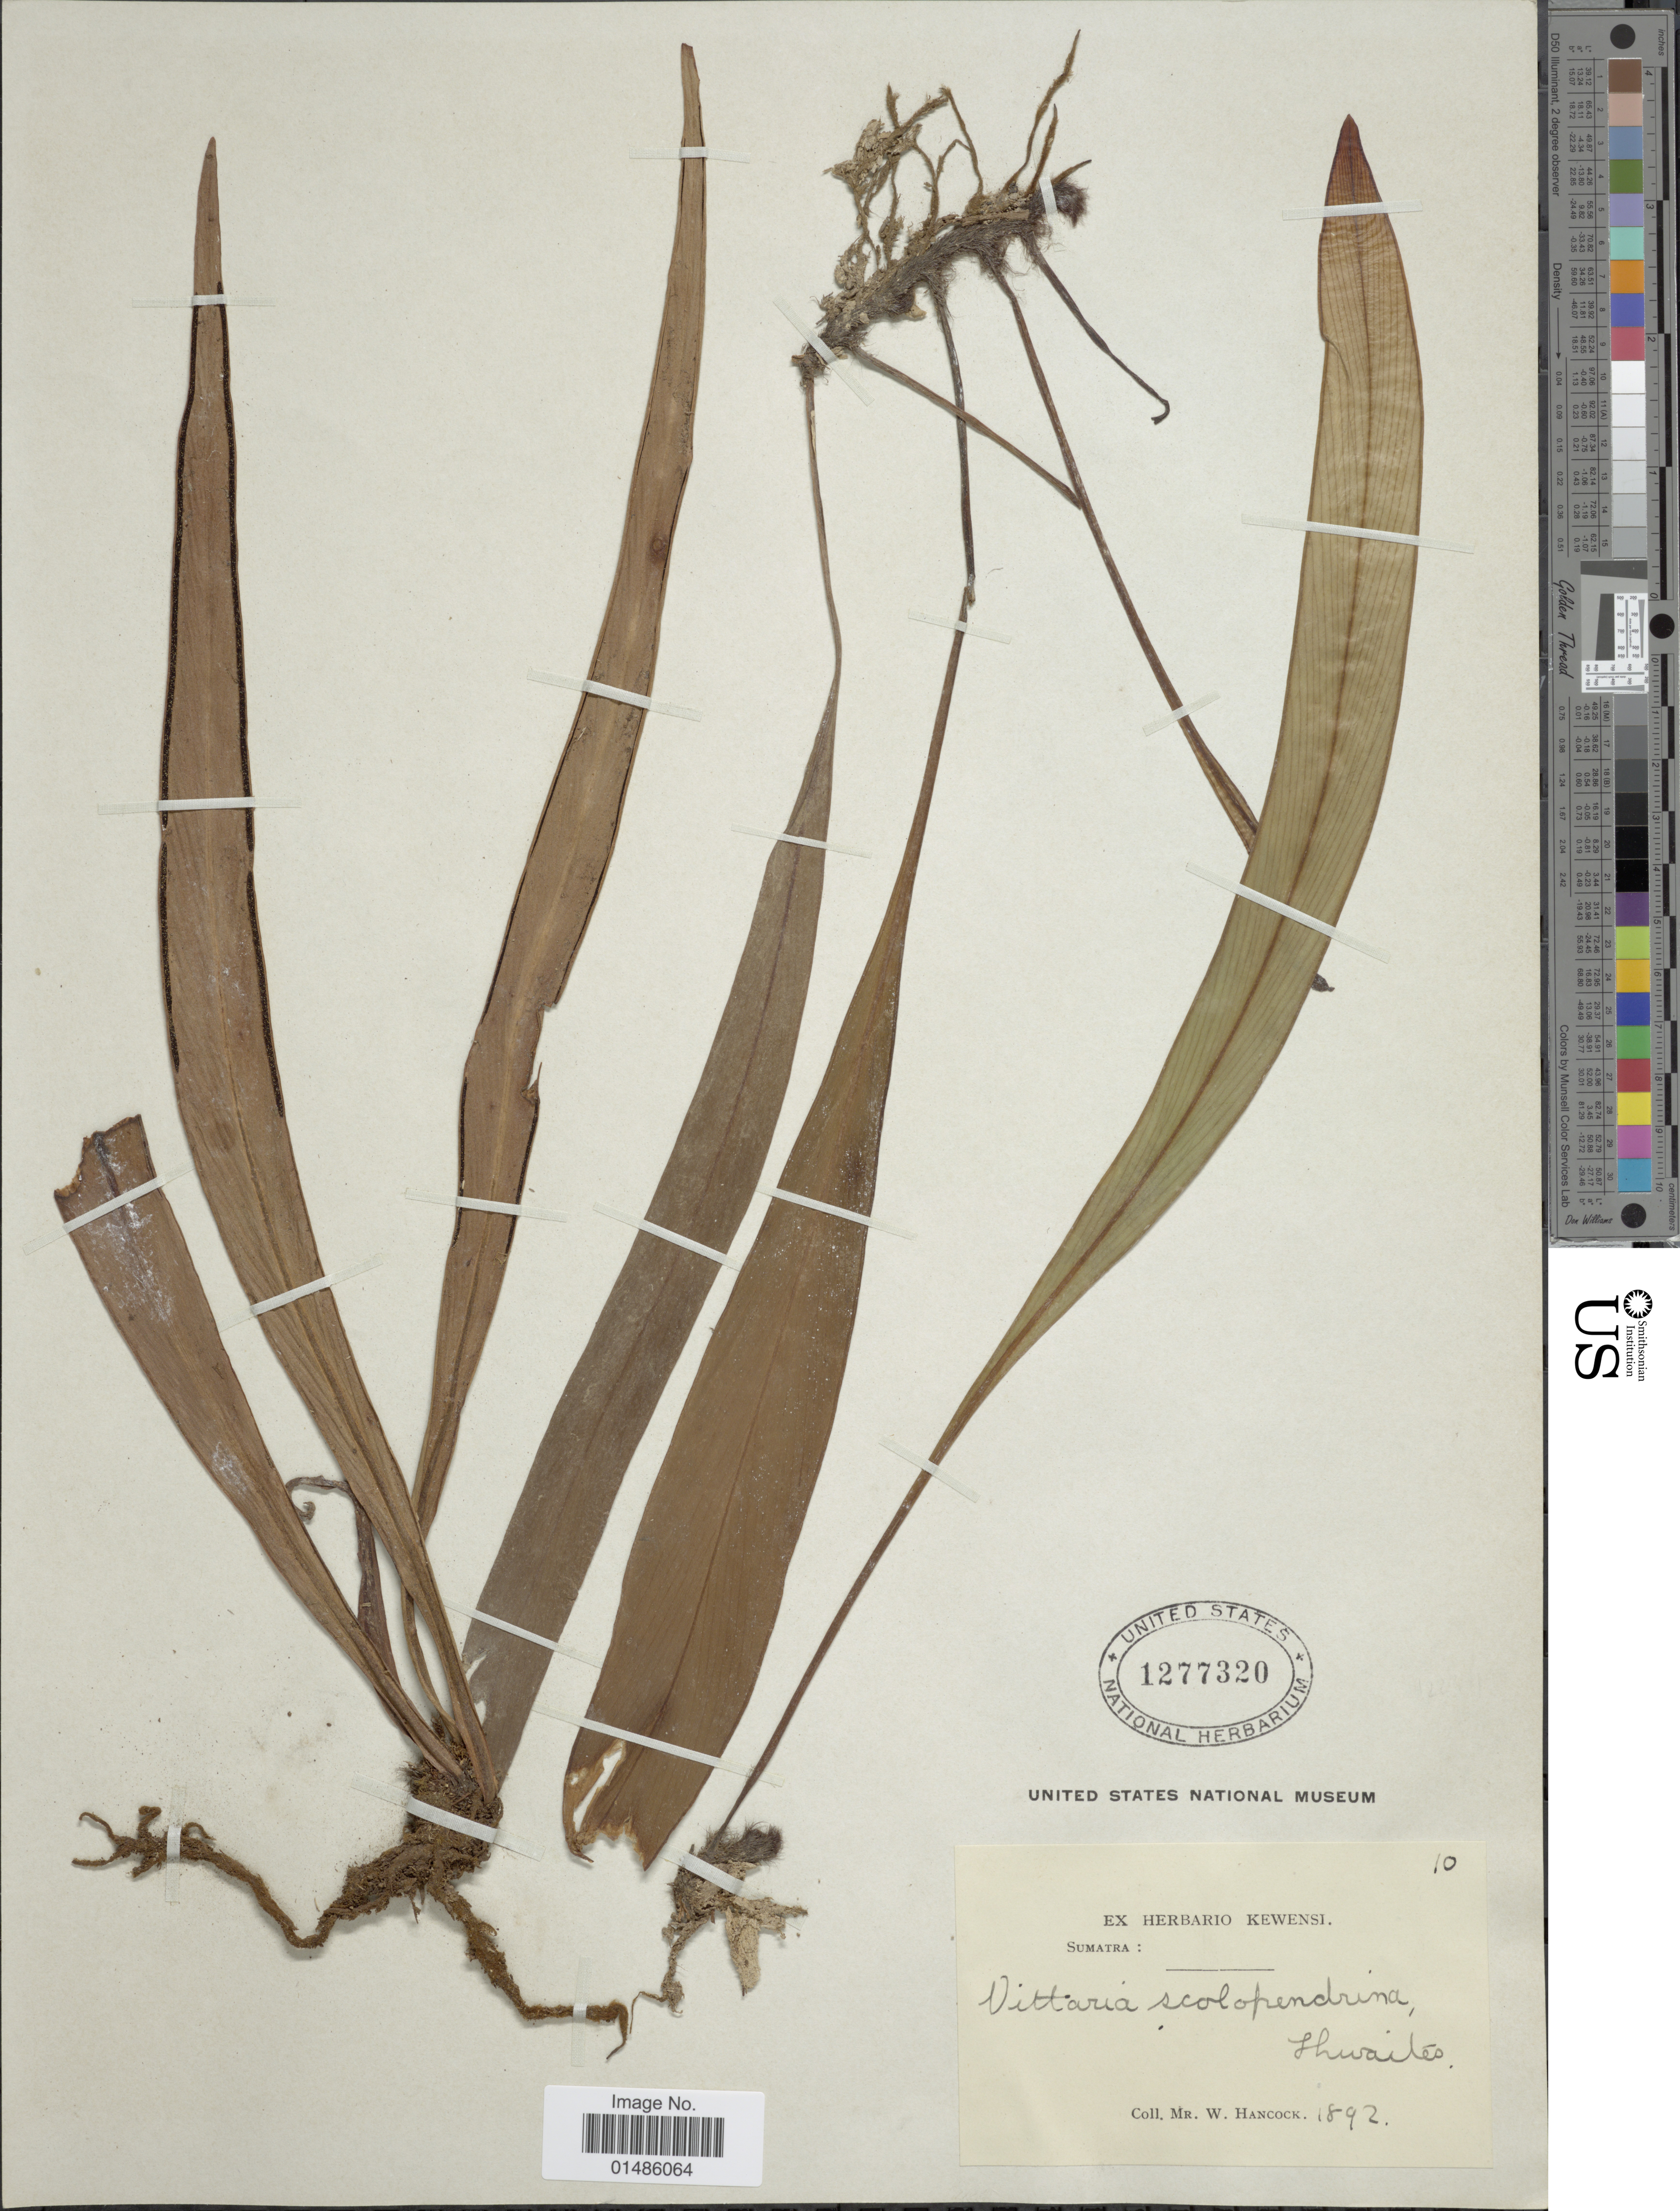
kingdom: Plantae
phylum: Tracheophyta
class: Polypodiopsida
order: Polypodiales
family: Pteridaceae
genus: Haplopteris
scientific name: Haplopteris scolopendrina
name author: (Bory) Presl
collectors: W. Hancock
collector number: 10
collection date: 1892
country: Indonesia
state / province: Sumatra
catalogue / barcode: US 1277320